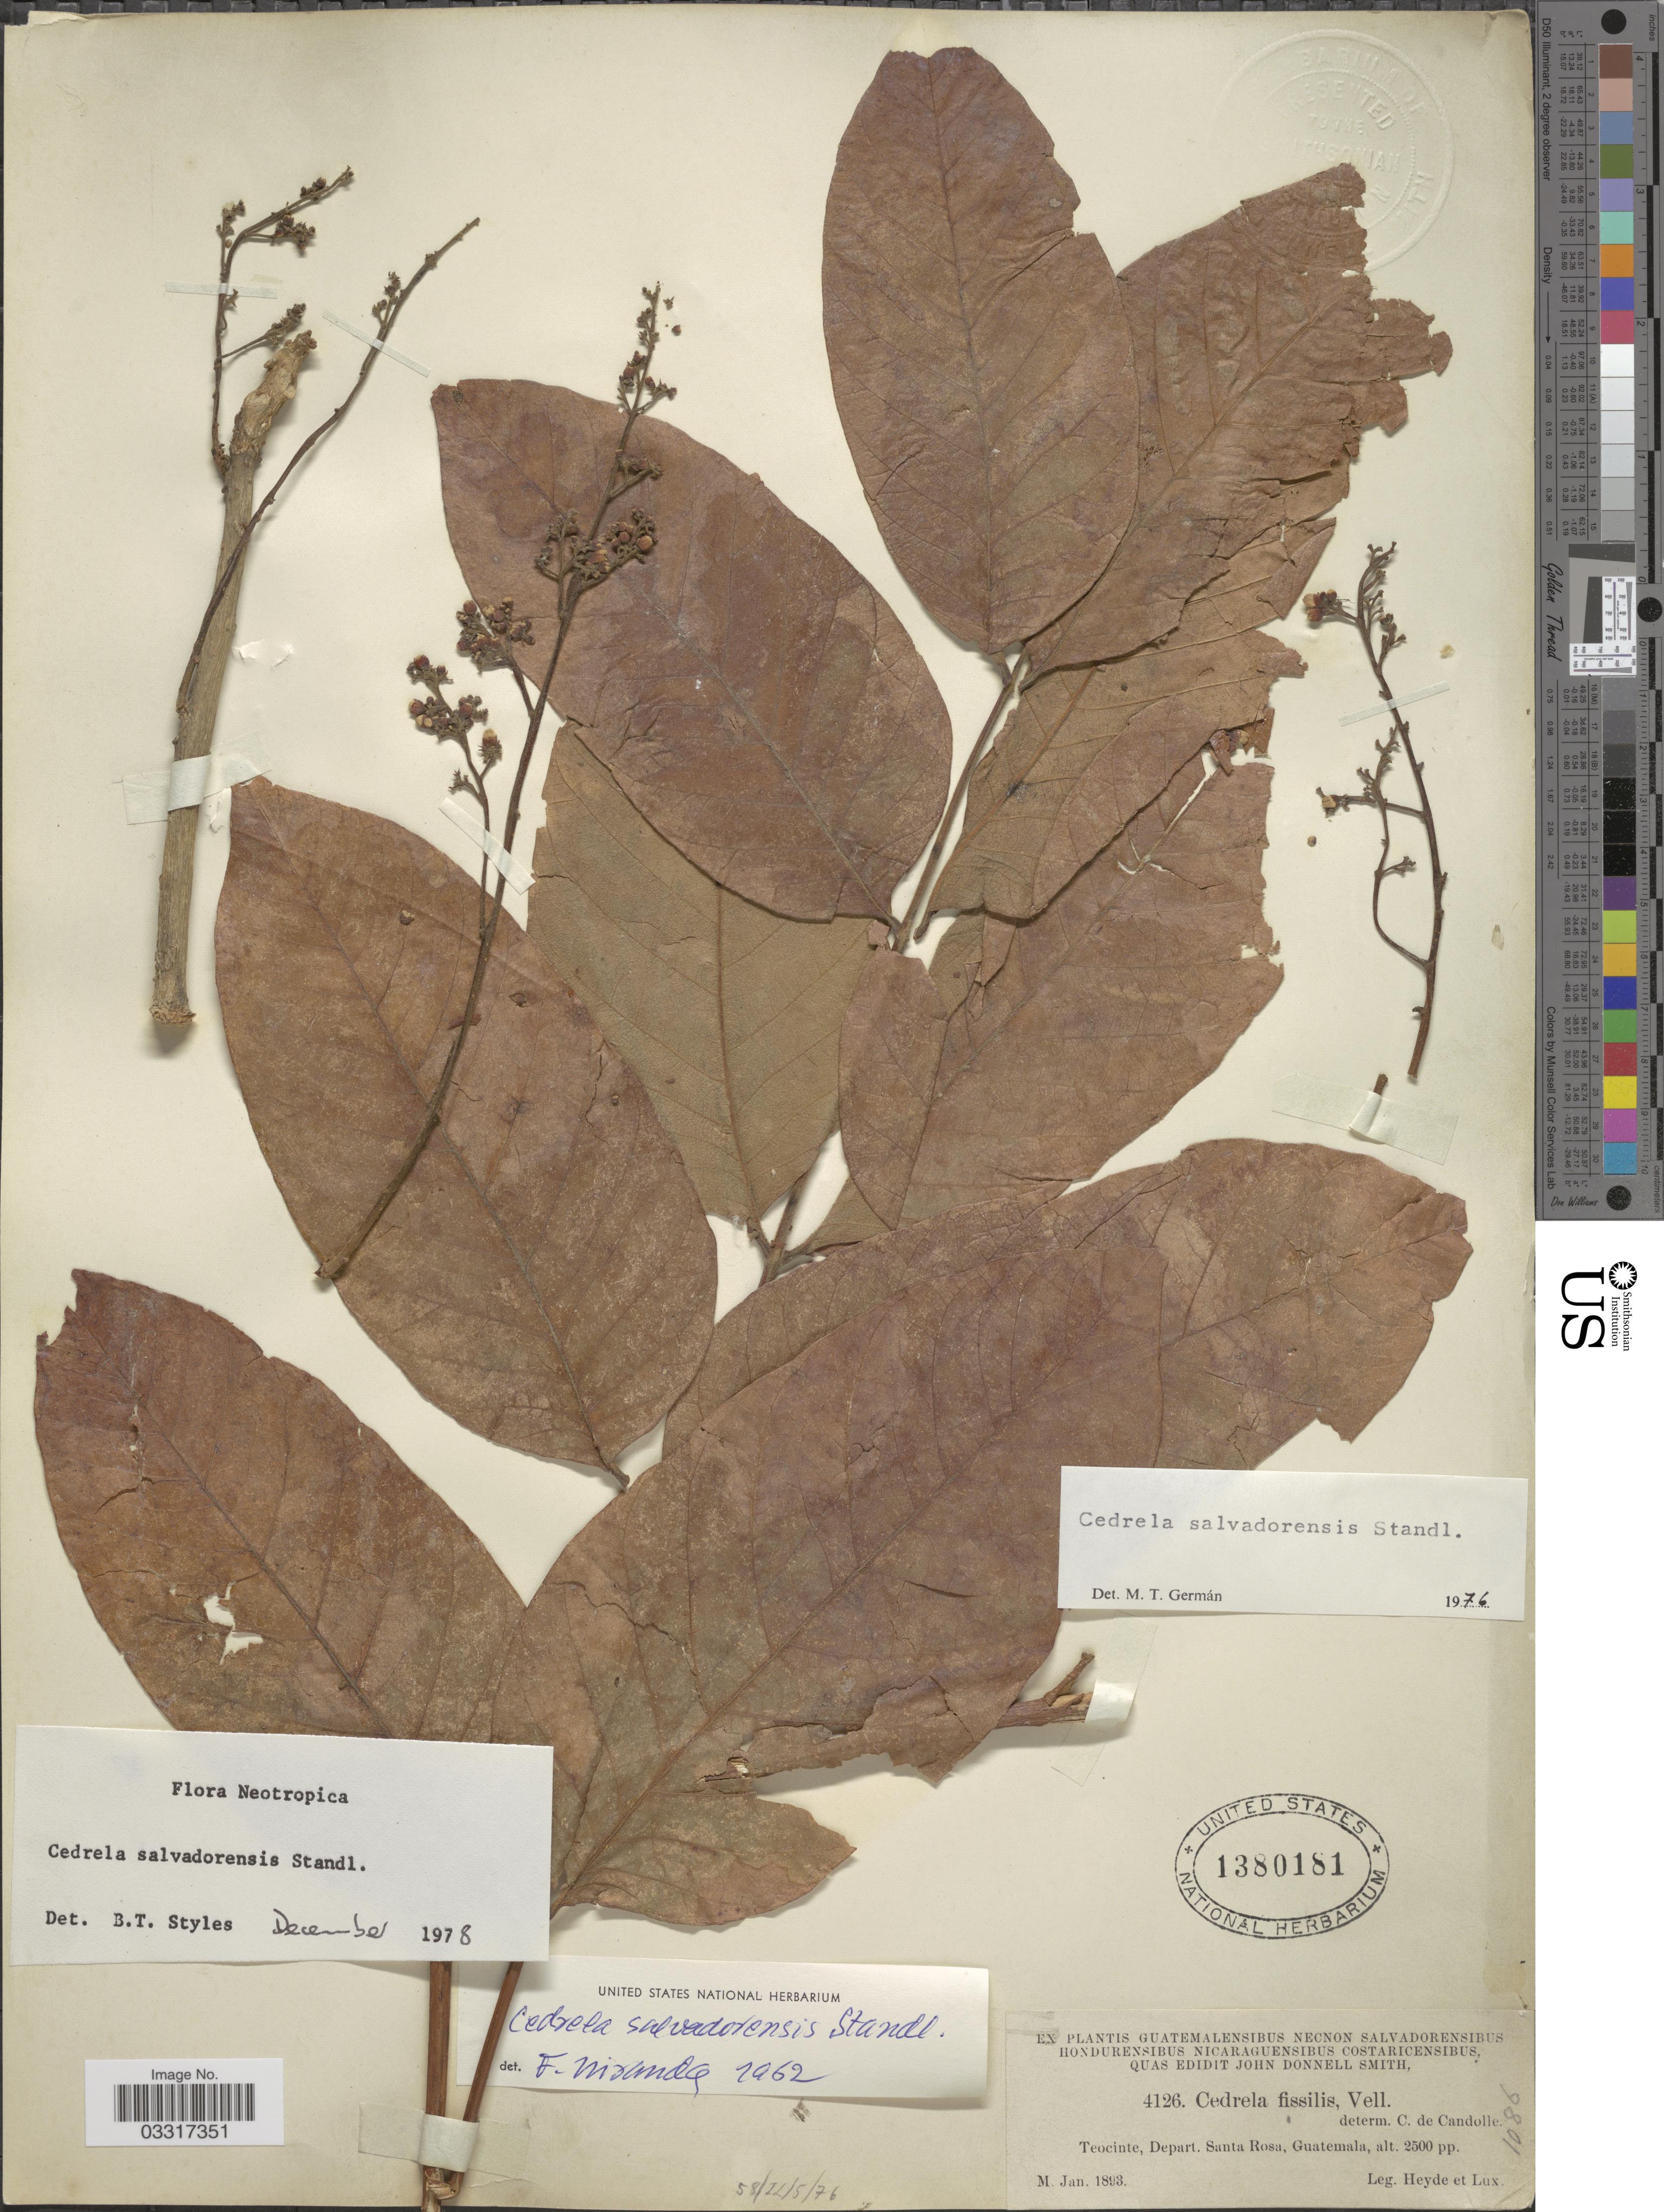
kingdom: Plantae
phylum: Tracheophyta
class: Magnoliopsida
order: Sapindales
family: Meliaceae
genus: Cedrela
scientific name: Cedrela salvadorensis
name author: Standl.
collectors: Heyde & Lux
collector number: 4126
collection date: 1893-01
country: Guatemala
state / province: Santa Rosa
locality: Teocinte, Depart. Santa Rosa.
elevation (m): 762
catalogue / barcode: US 1380181